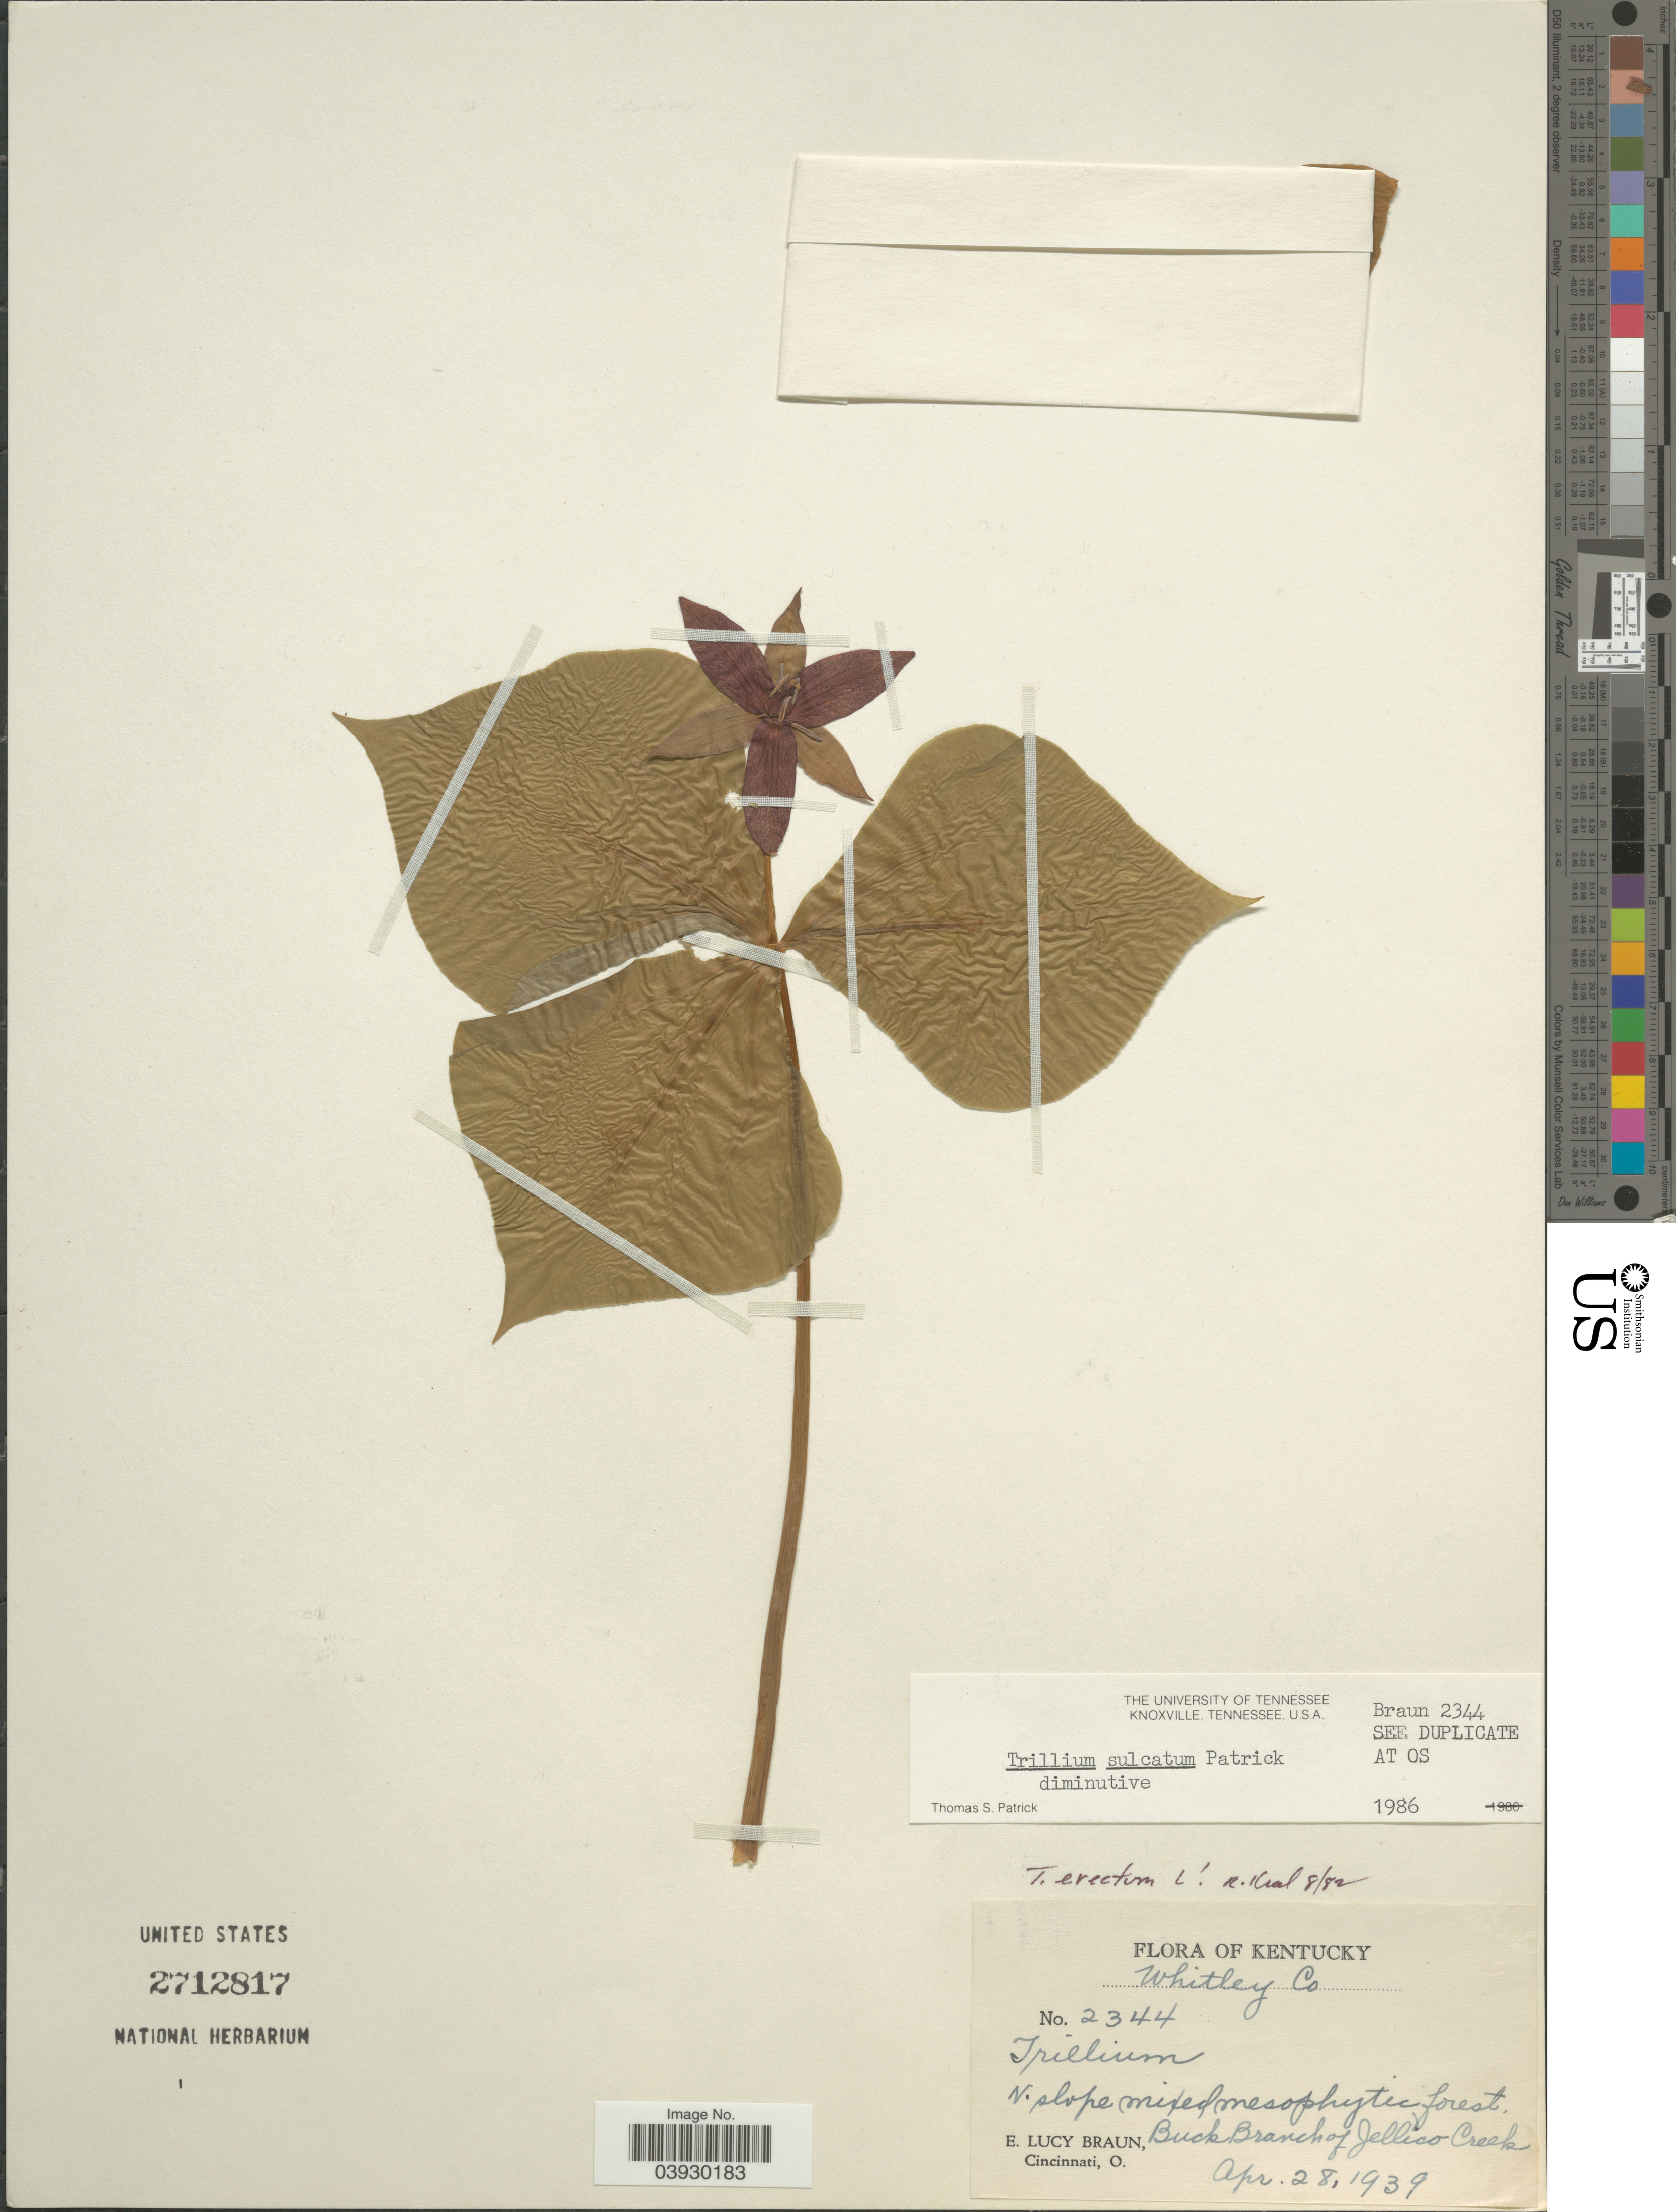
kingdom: Plantae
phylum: Tracheophyta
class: Liliopsida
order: Liliales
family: Melanthiaceae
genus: Trillium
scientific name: Trillium sulcatum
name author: T.S. Patrick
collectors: E. L. Braun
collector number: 2344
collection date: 1939-04-28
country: United States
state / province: Kentucky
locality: Whitley Co. N. slope mixed mesophytic forest. Buck Branch of Jellico Creek.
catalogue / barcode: US 2712817